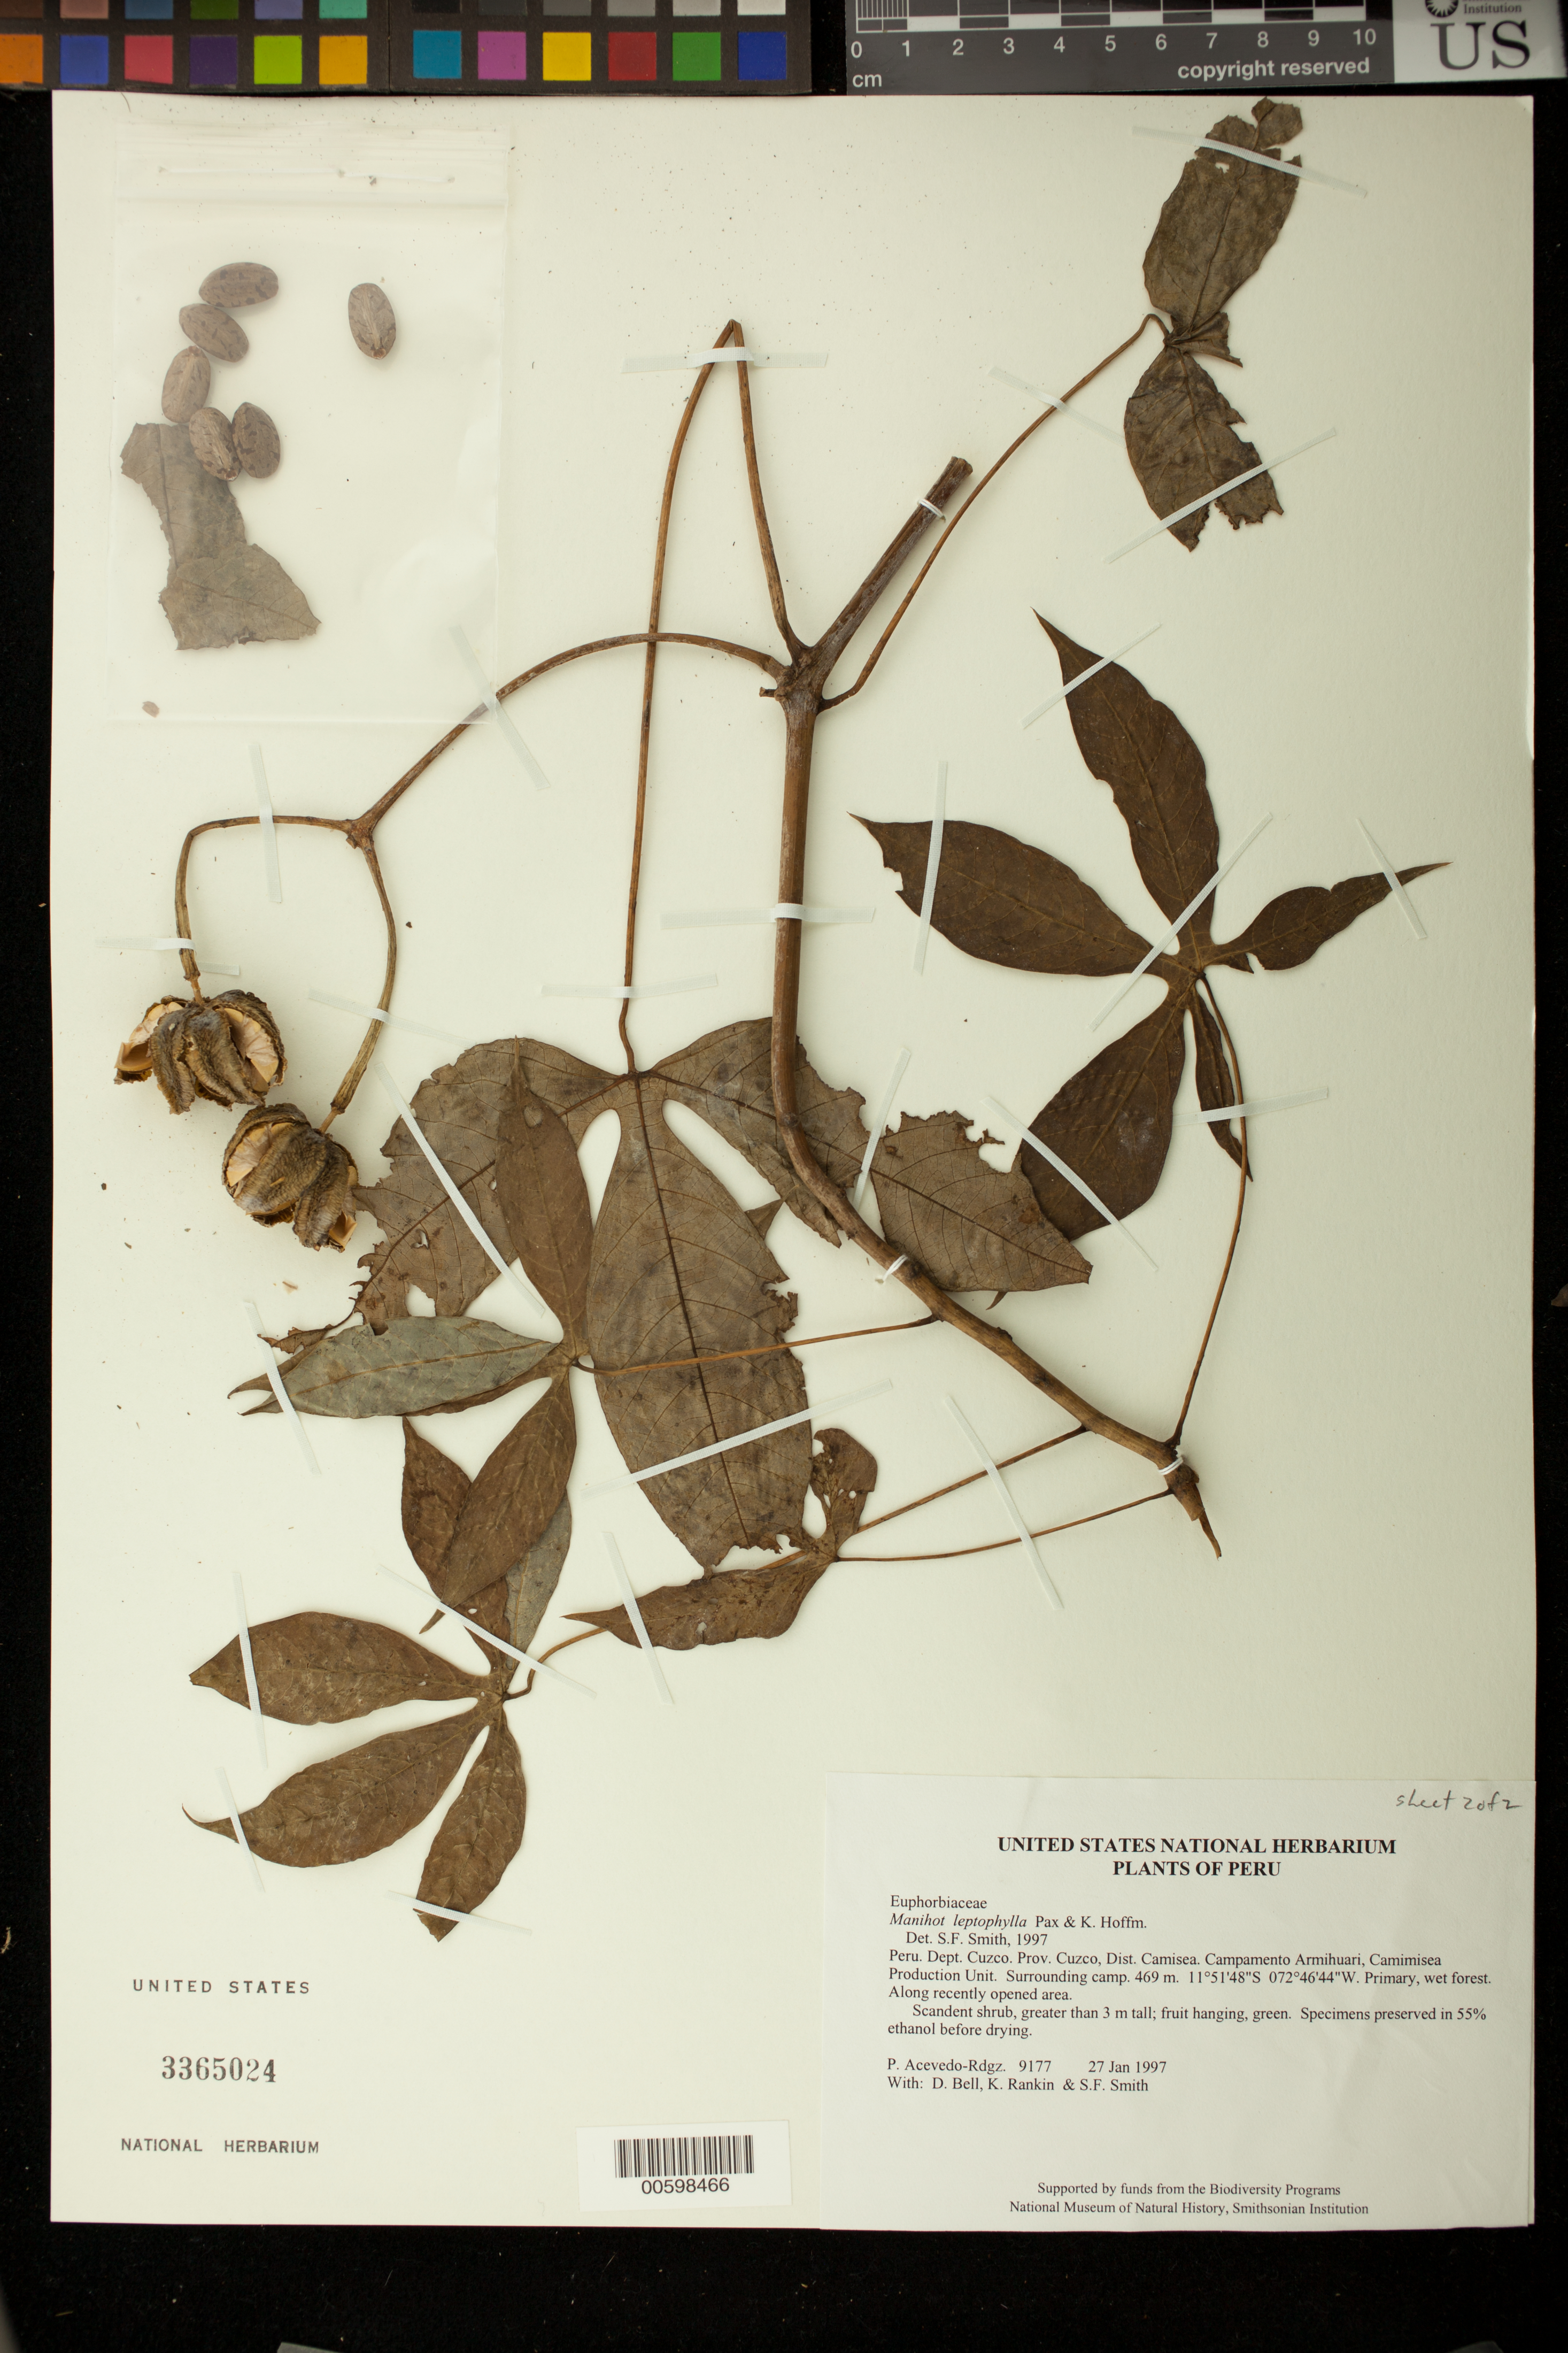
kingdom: Plantae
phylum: Tracheophyta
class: Magnoliopsida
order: Malpighiales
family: Euphorbiaceae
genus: Manihot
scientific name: Manihot leptophylla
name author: Pax in Engl.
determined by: Smith, Stephen F., (US), NMNH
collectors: P. Acevedo-Rodr., D. A. Bell, K. B. Rankin & S.F. Smith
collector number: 9177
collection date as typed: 27 Jan 1997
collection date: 1997-01-27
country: Peru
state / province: Cusco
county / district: Cusco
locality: Districto Camisea, Campamento Armihuari, Camimisea Production Unit. Surrounding camp.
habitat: Primary, wet forest. Along recently opened area.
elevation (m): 469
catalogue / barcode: US 3365024